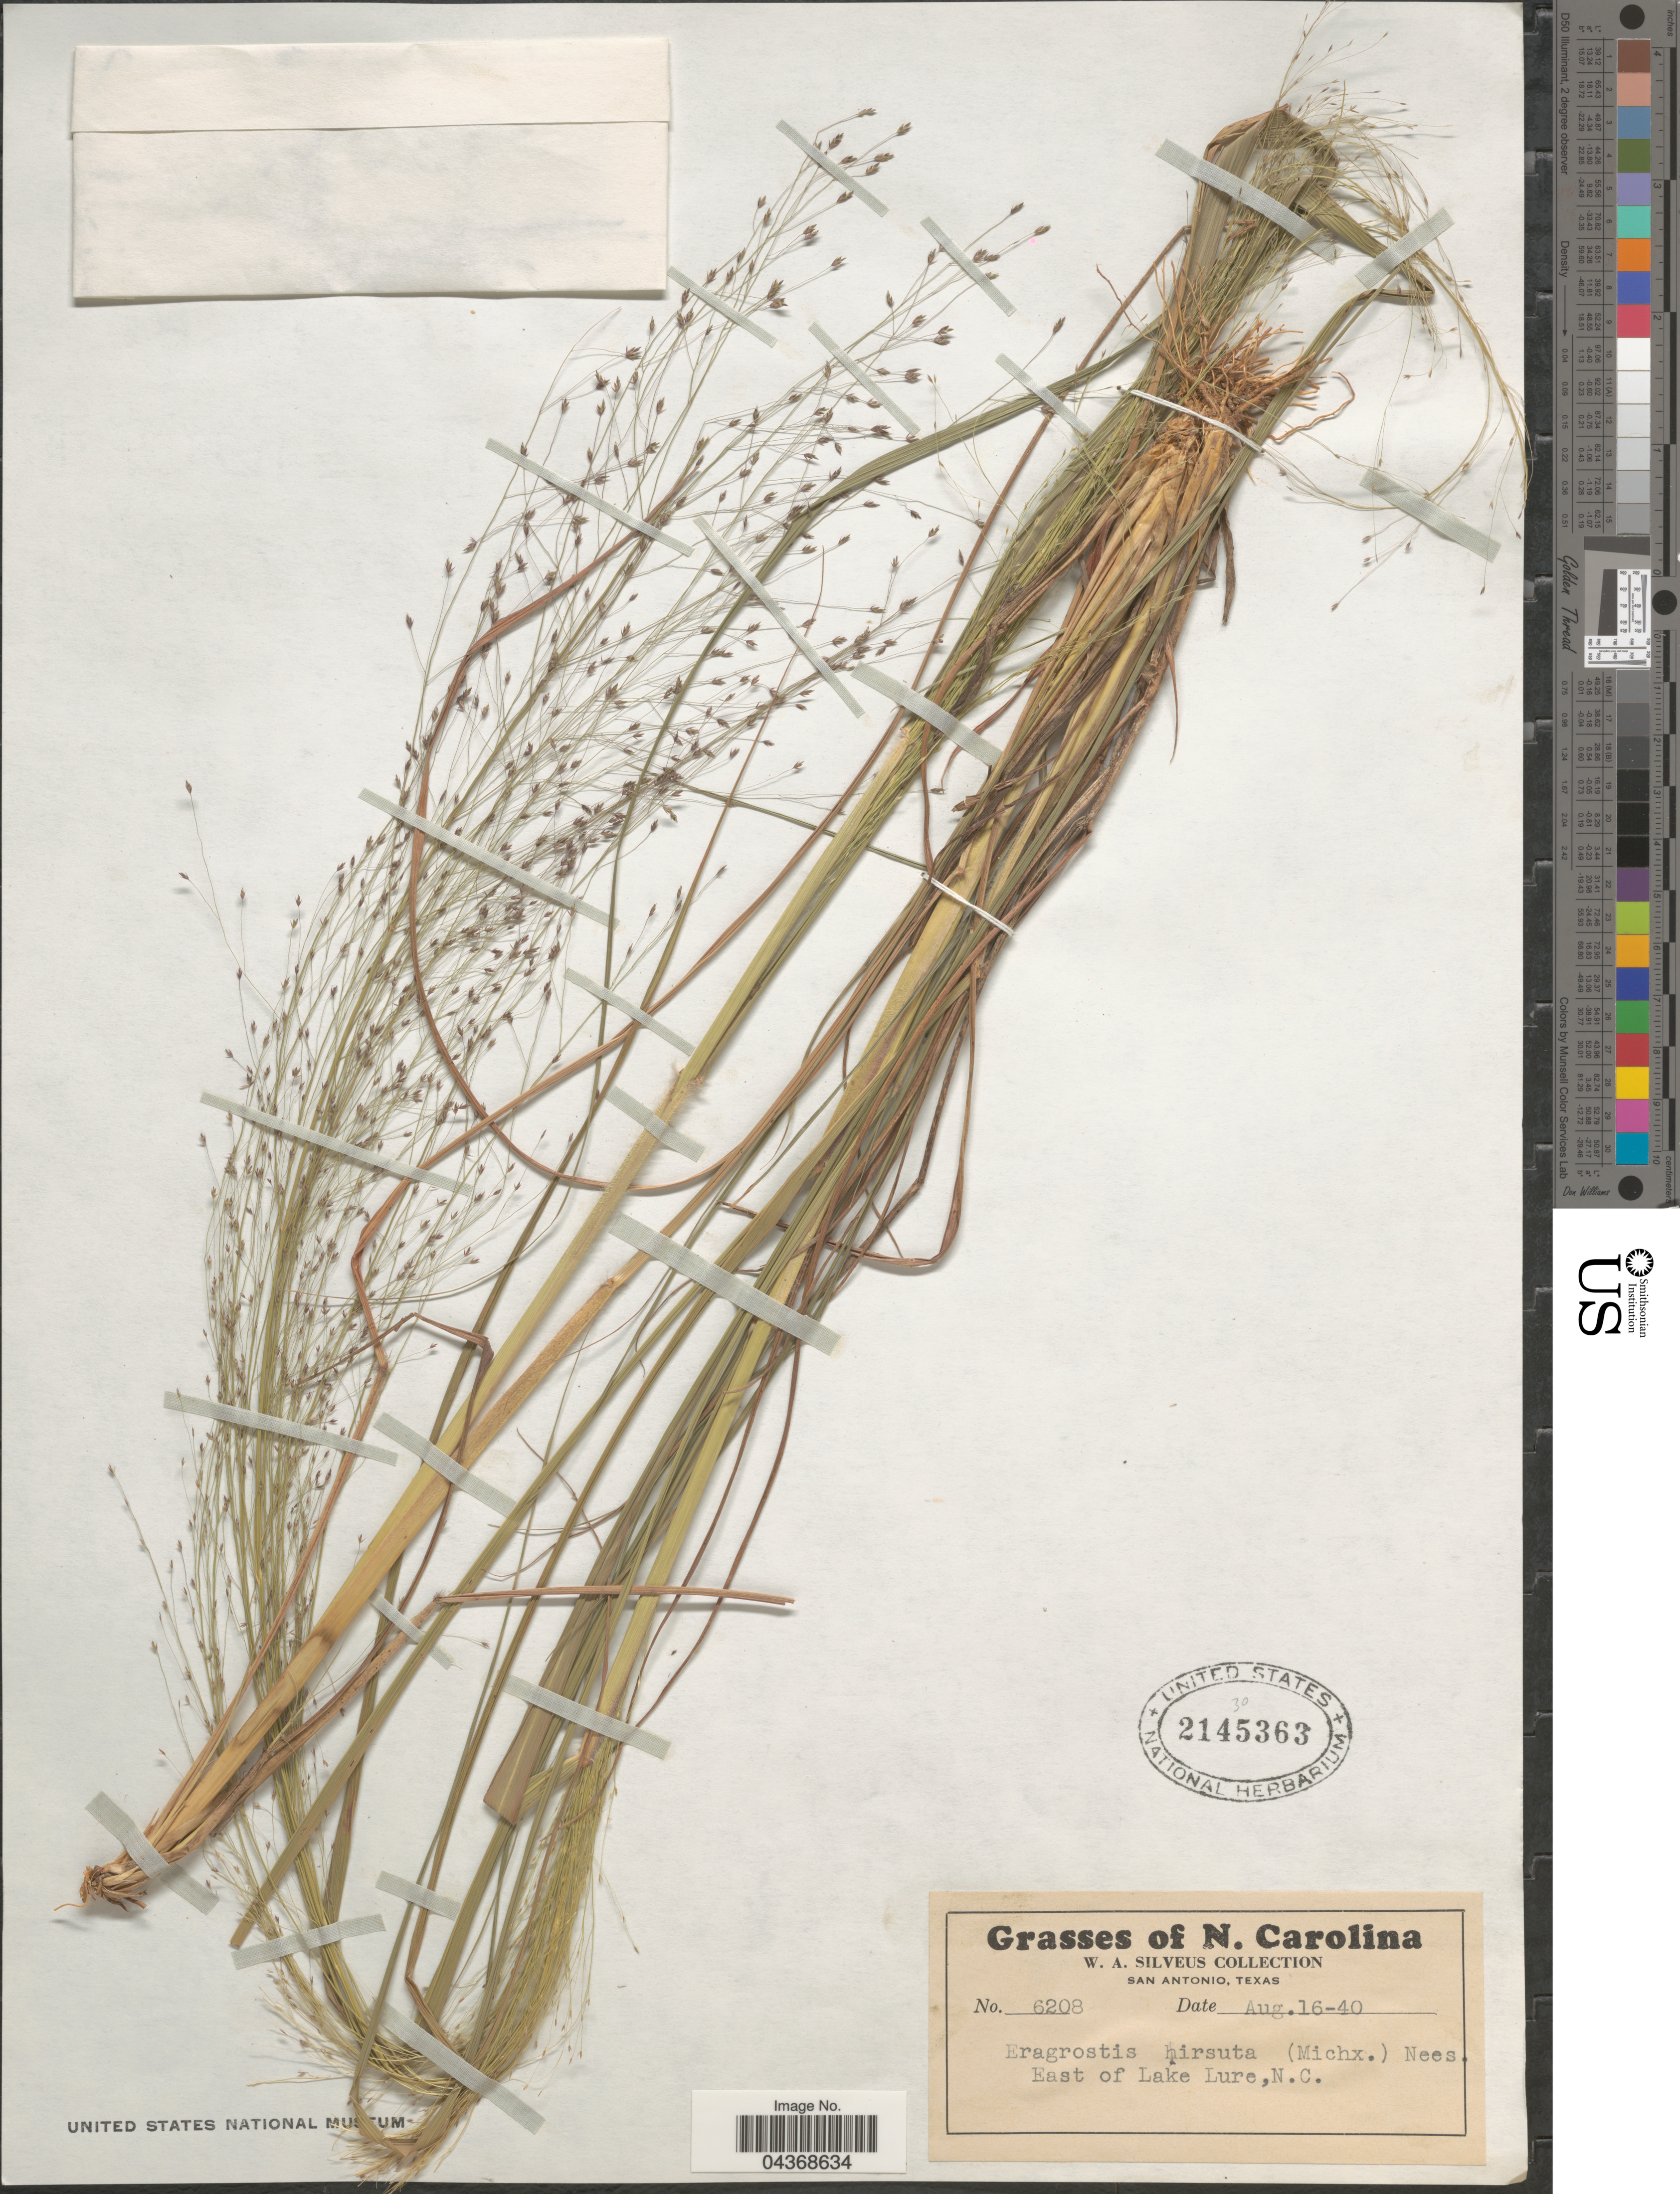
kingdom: Plantae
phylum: Tracheophyta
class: Liliopsida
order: Poales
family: Poaceae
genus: Eragrostis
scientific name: Eragrostis hirsuta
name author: (Michx.) Nees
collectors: W. Silveus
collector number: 6208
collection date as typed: Transcribed d/m/y: 16/8/40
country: United States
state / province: North Carolina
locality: East of Lake Lure.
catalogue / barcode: US 2145363